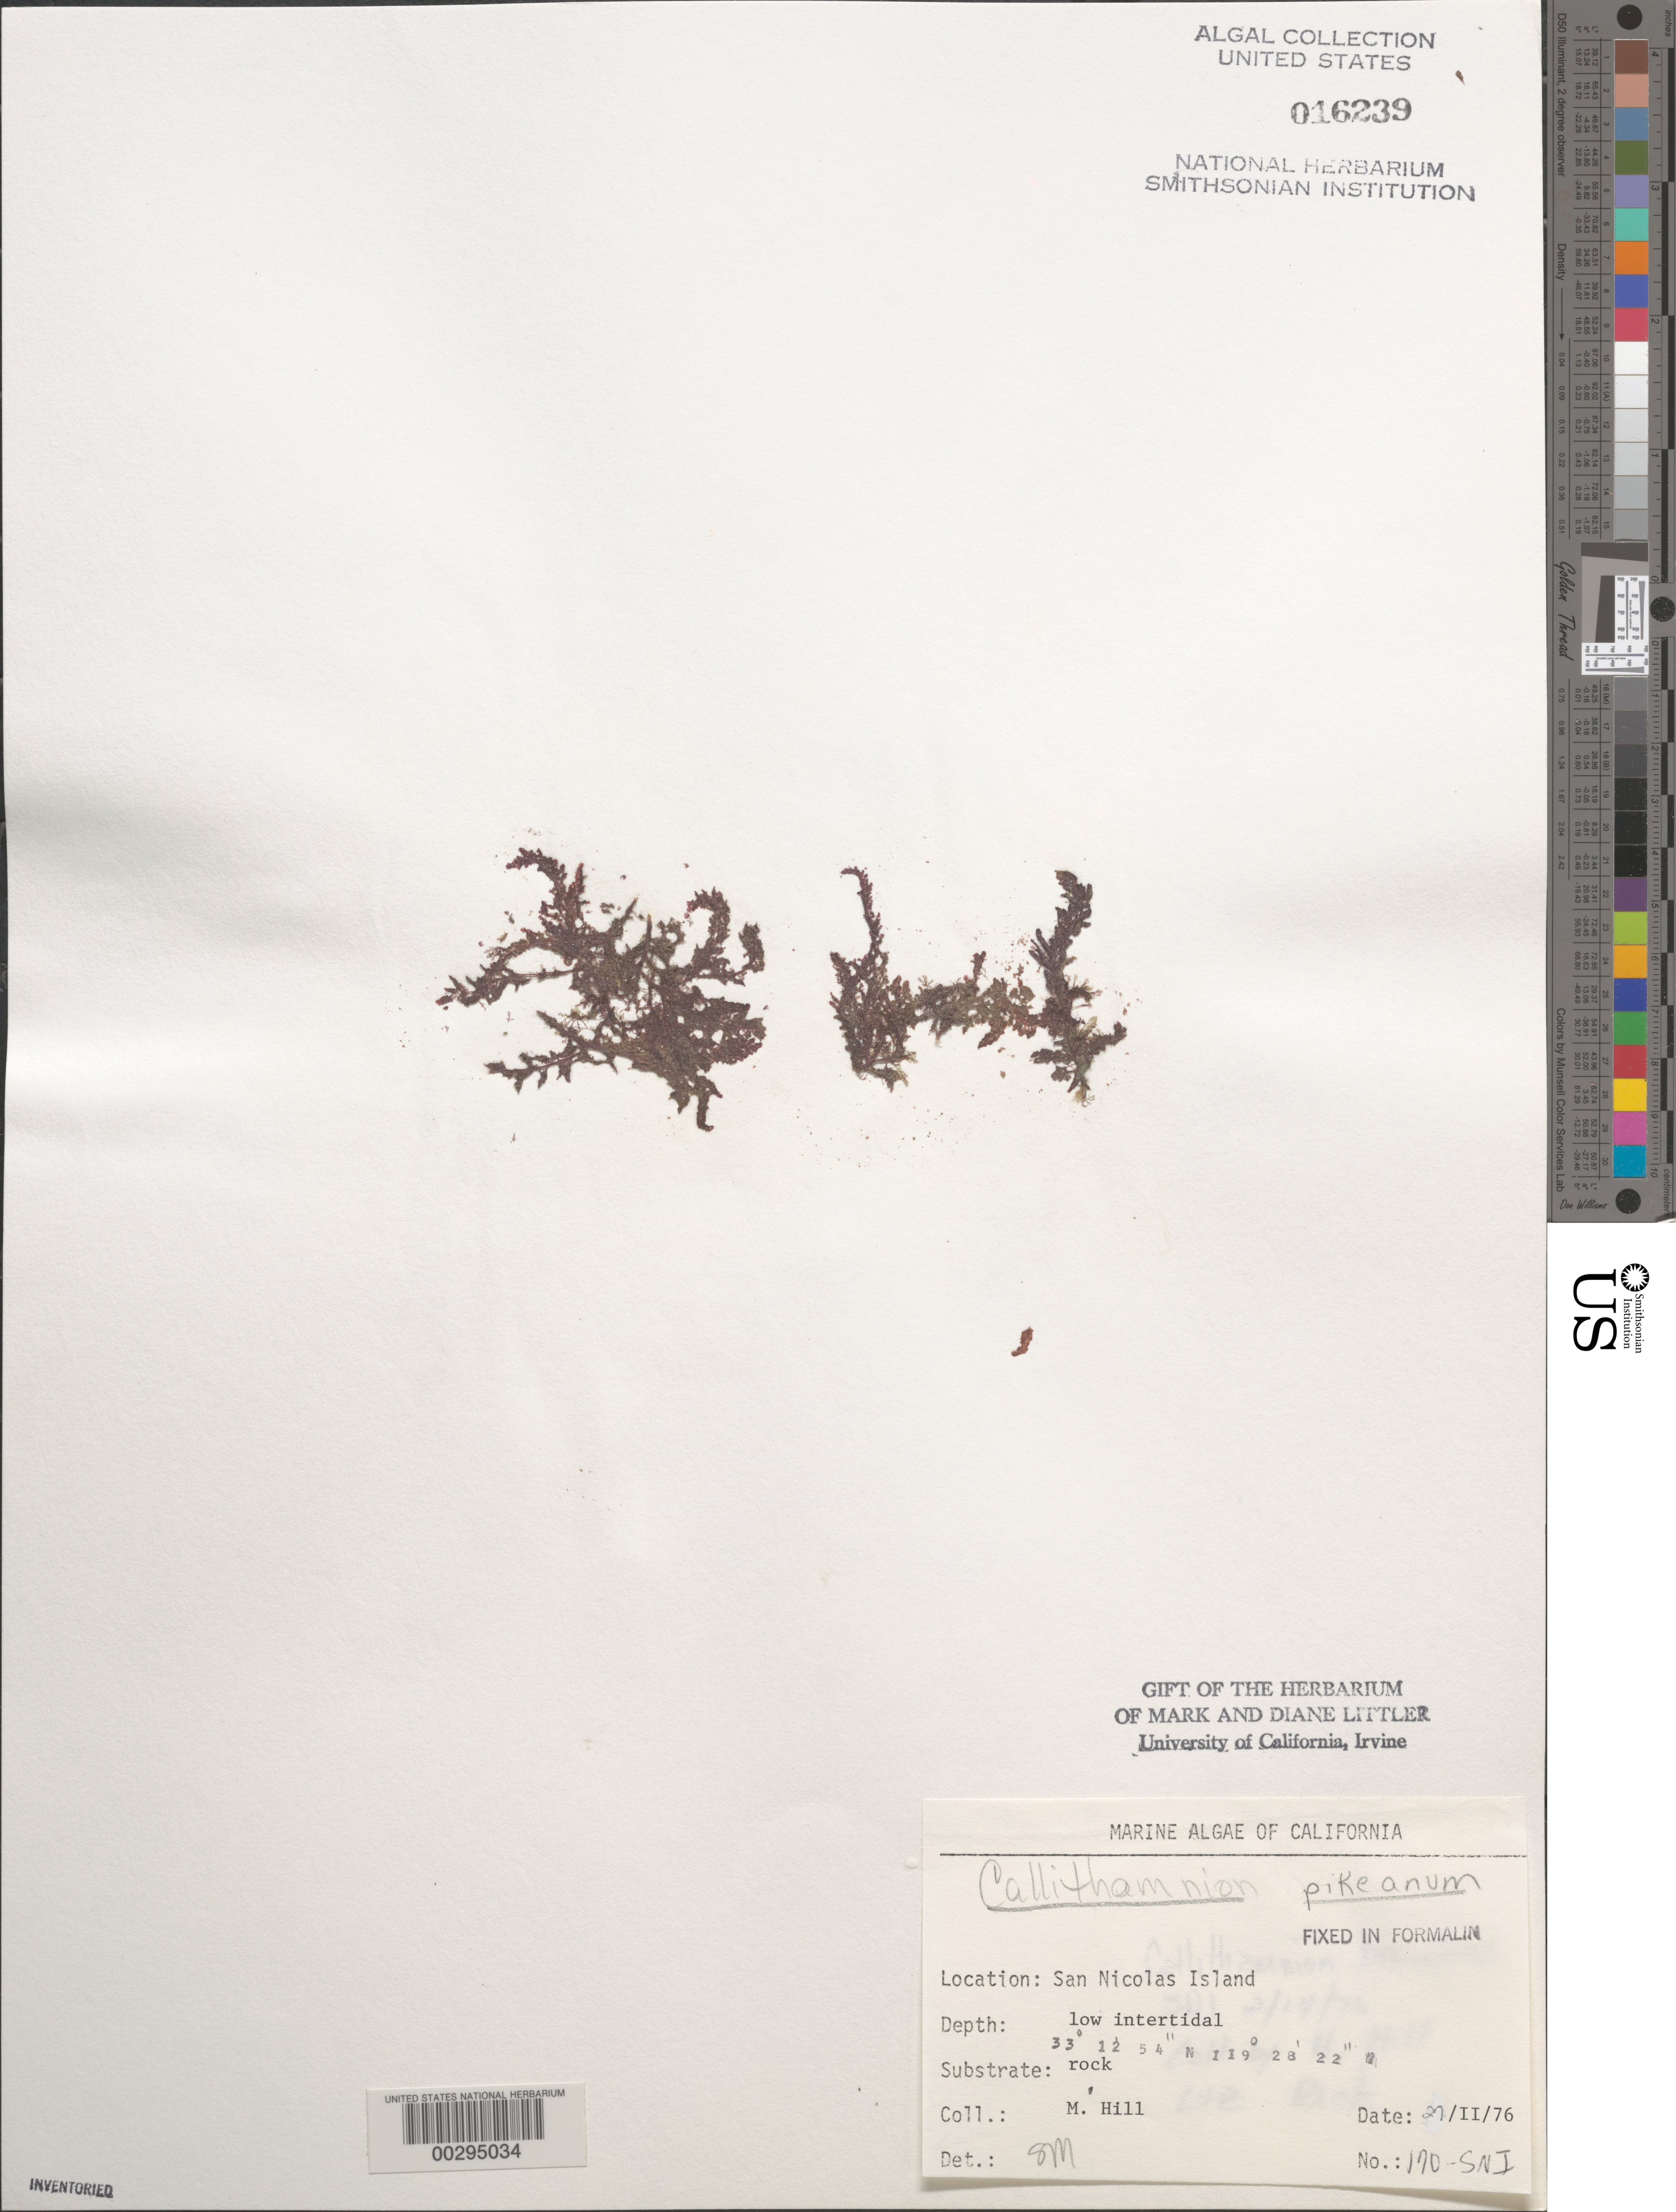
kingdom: Plantae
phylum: Rhodophyta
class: Florideophyceae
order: Ceramiales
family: Callithamniaceae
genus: Callithamnion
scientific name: Callithamnion pikeanum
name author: Harv.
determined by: Murray, S. N.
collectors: M. Hill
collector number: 170-SNI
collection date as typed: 27 Feb 1976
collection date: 1976-02-27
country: United States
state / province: California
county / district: Ventura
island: San Nicolas Island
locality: Dutch Harbor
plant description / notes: BLM-SOCALBIGHT Rocky Intertidal Survey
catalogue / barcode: US 16239